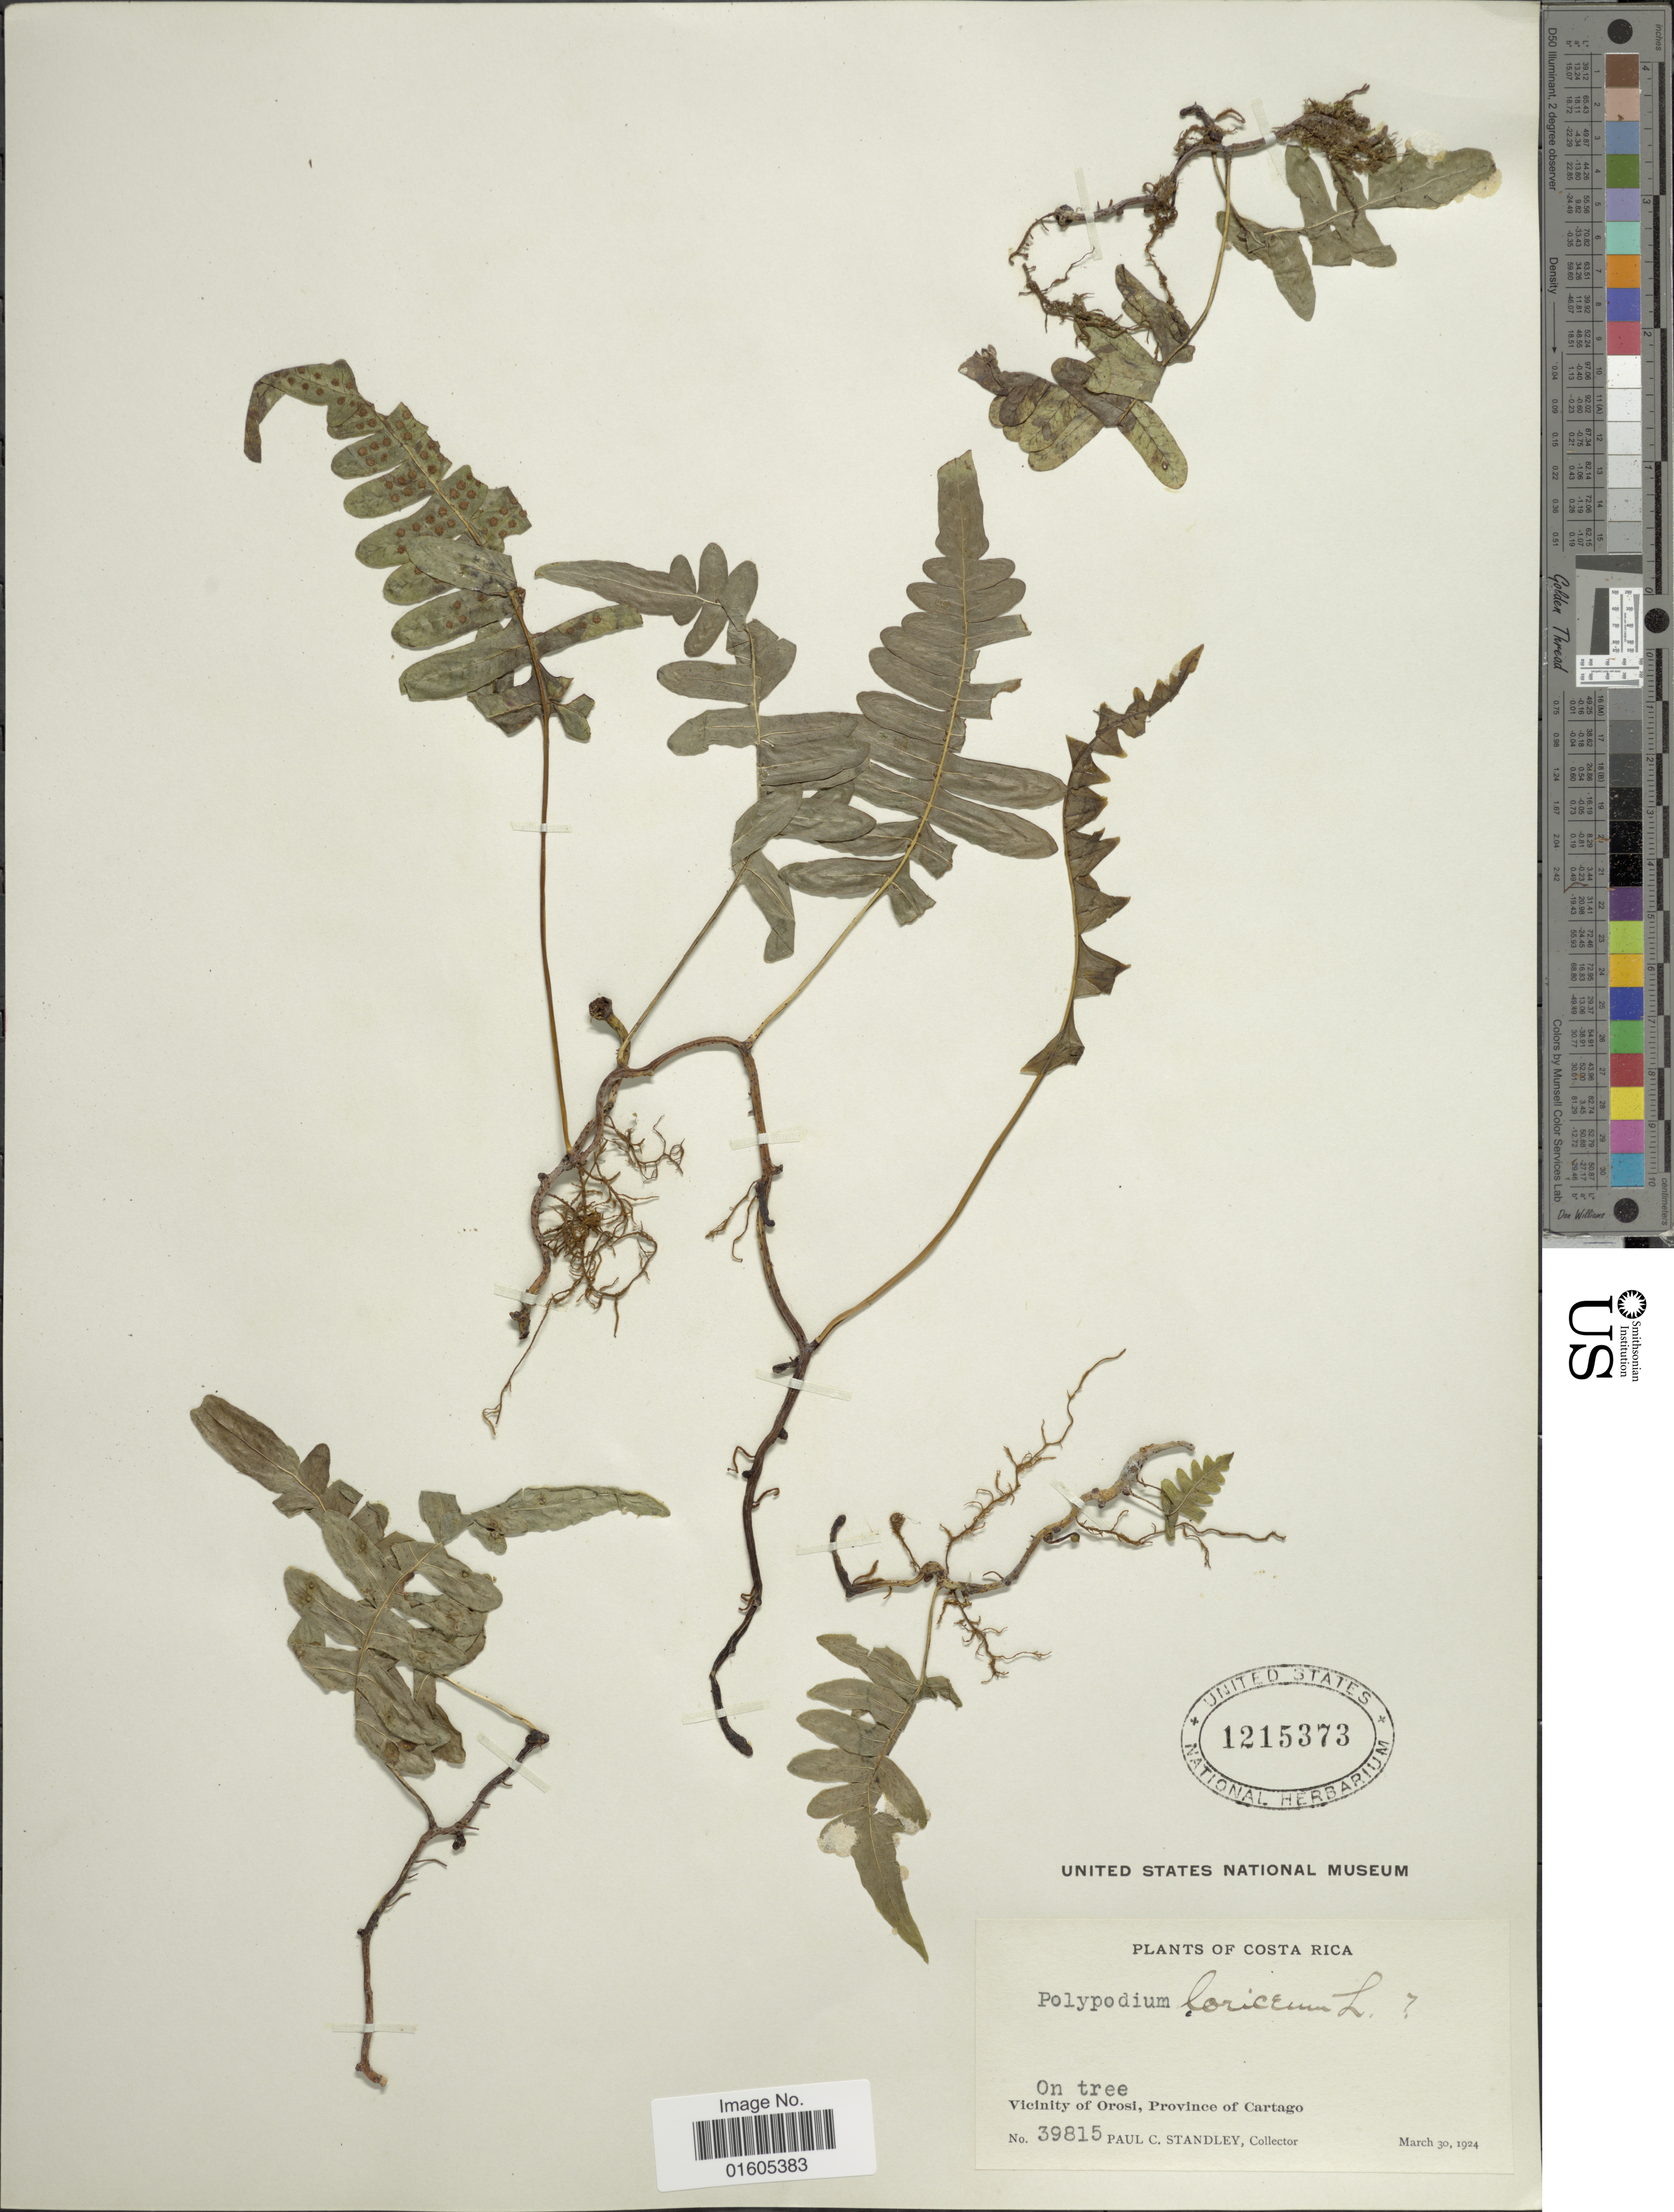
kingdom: Plantae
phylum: Tracheophyta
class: Polypodiopsida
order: Polypodiales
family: Polypodiaceae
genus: Serpocaulon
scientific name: Serpocaulon ptilorhizon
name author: (Christ) A.R. Sm.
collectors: P. C. Standley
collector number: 39815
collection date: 1924-03-30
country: Costa Rica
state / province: Cartago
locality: Vicinity of Orosi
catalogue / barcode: US 1215373